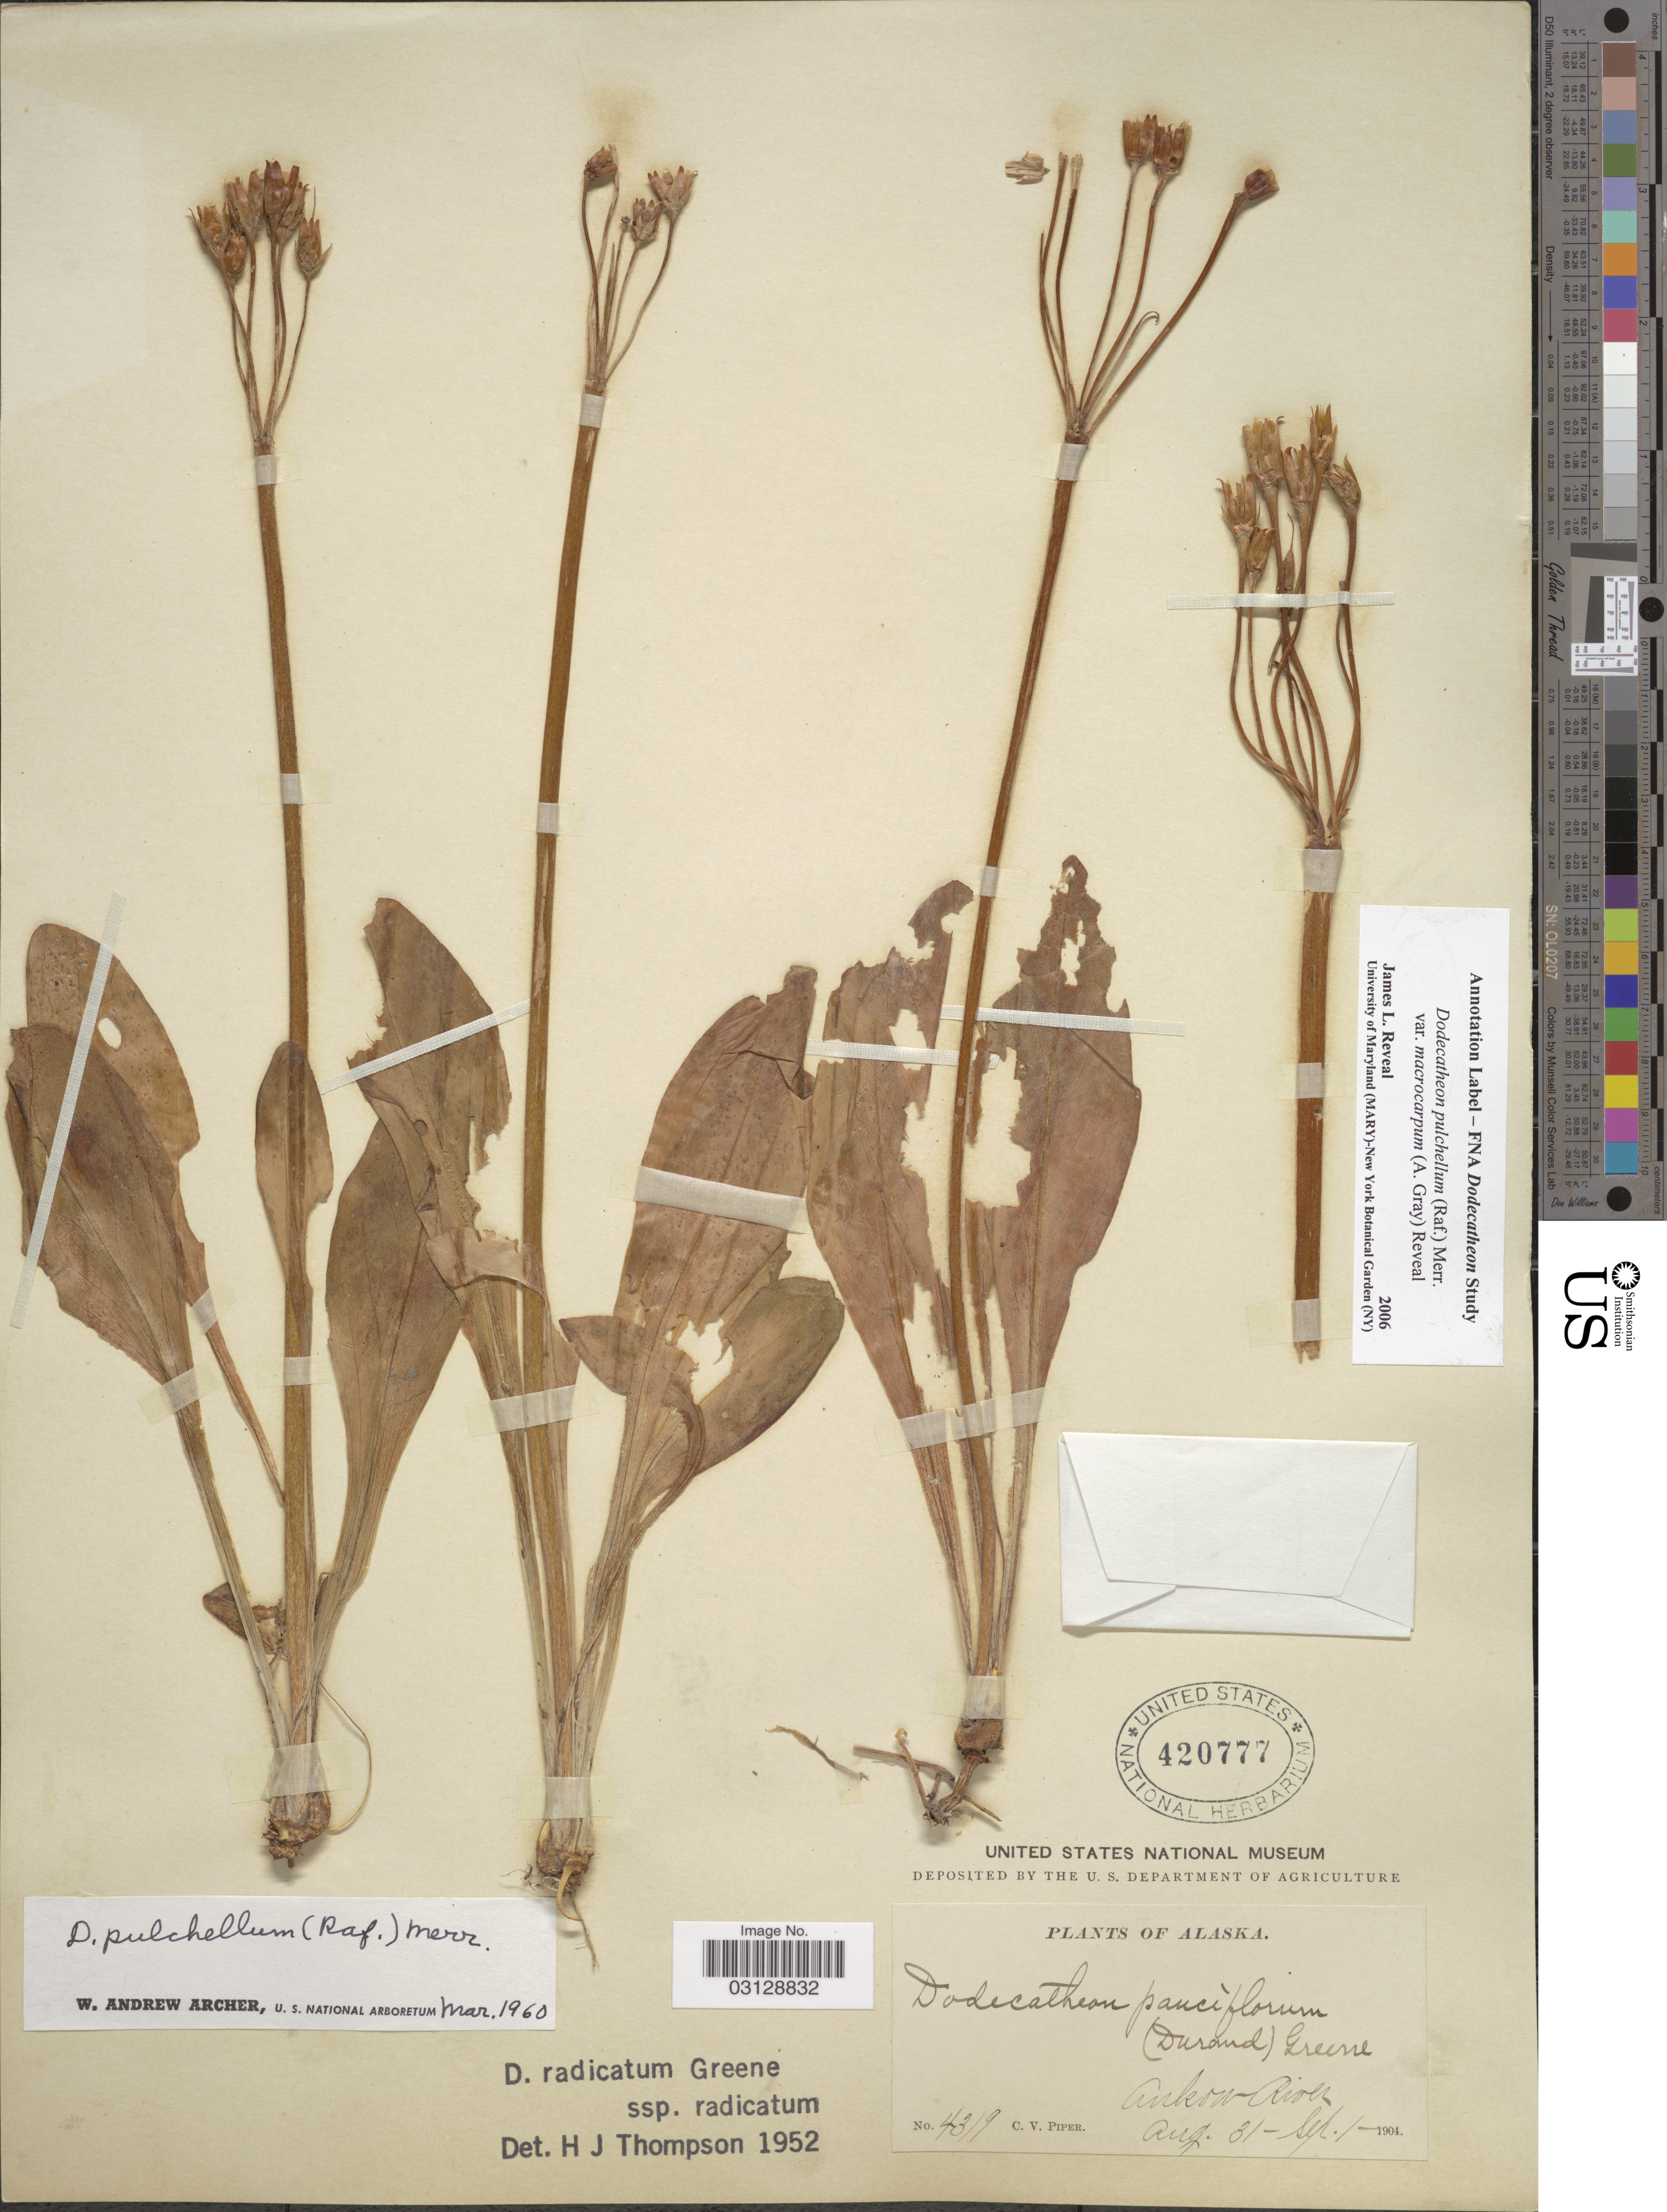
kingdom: Plantae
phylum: Tracheophyta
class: Magnoliopsida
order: Ericales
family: Primulaceae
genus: Dodecatheon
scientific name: Dodecatheon pulchellum var. macrocarpum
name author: (A. Gray) Reveal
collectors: C. V. Piper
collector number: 4319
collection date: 1904-08-31/1904-09-01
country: United States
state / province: Alaska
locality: Ankow River.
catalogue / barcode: US 420777